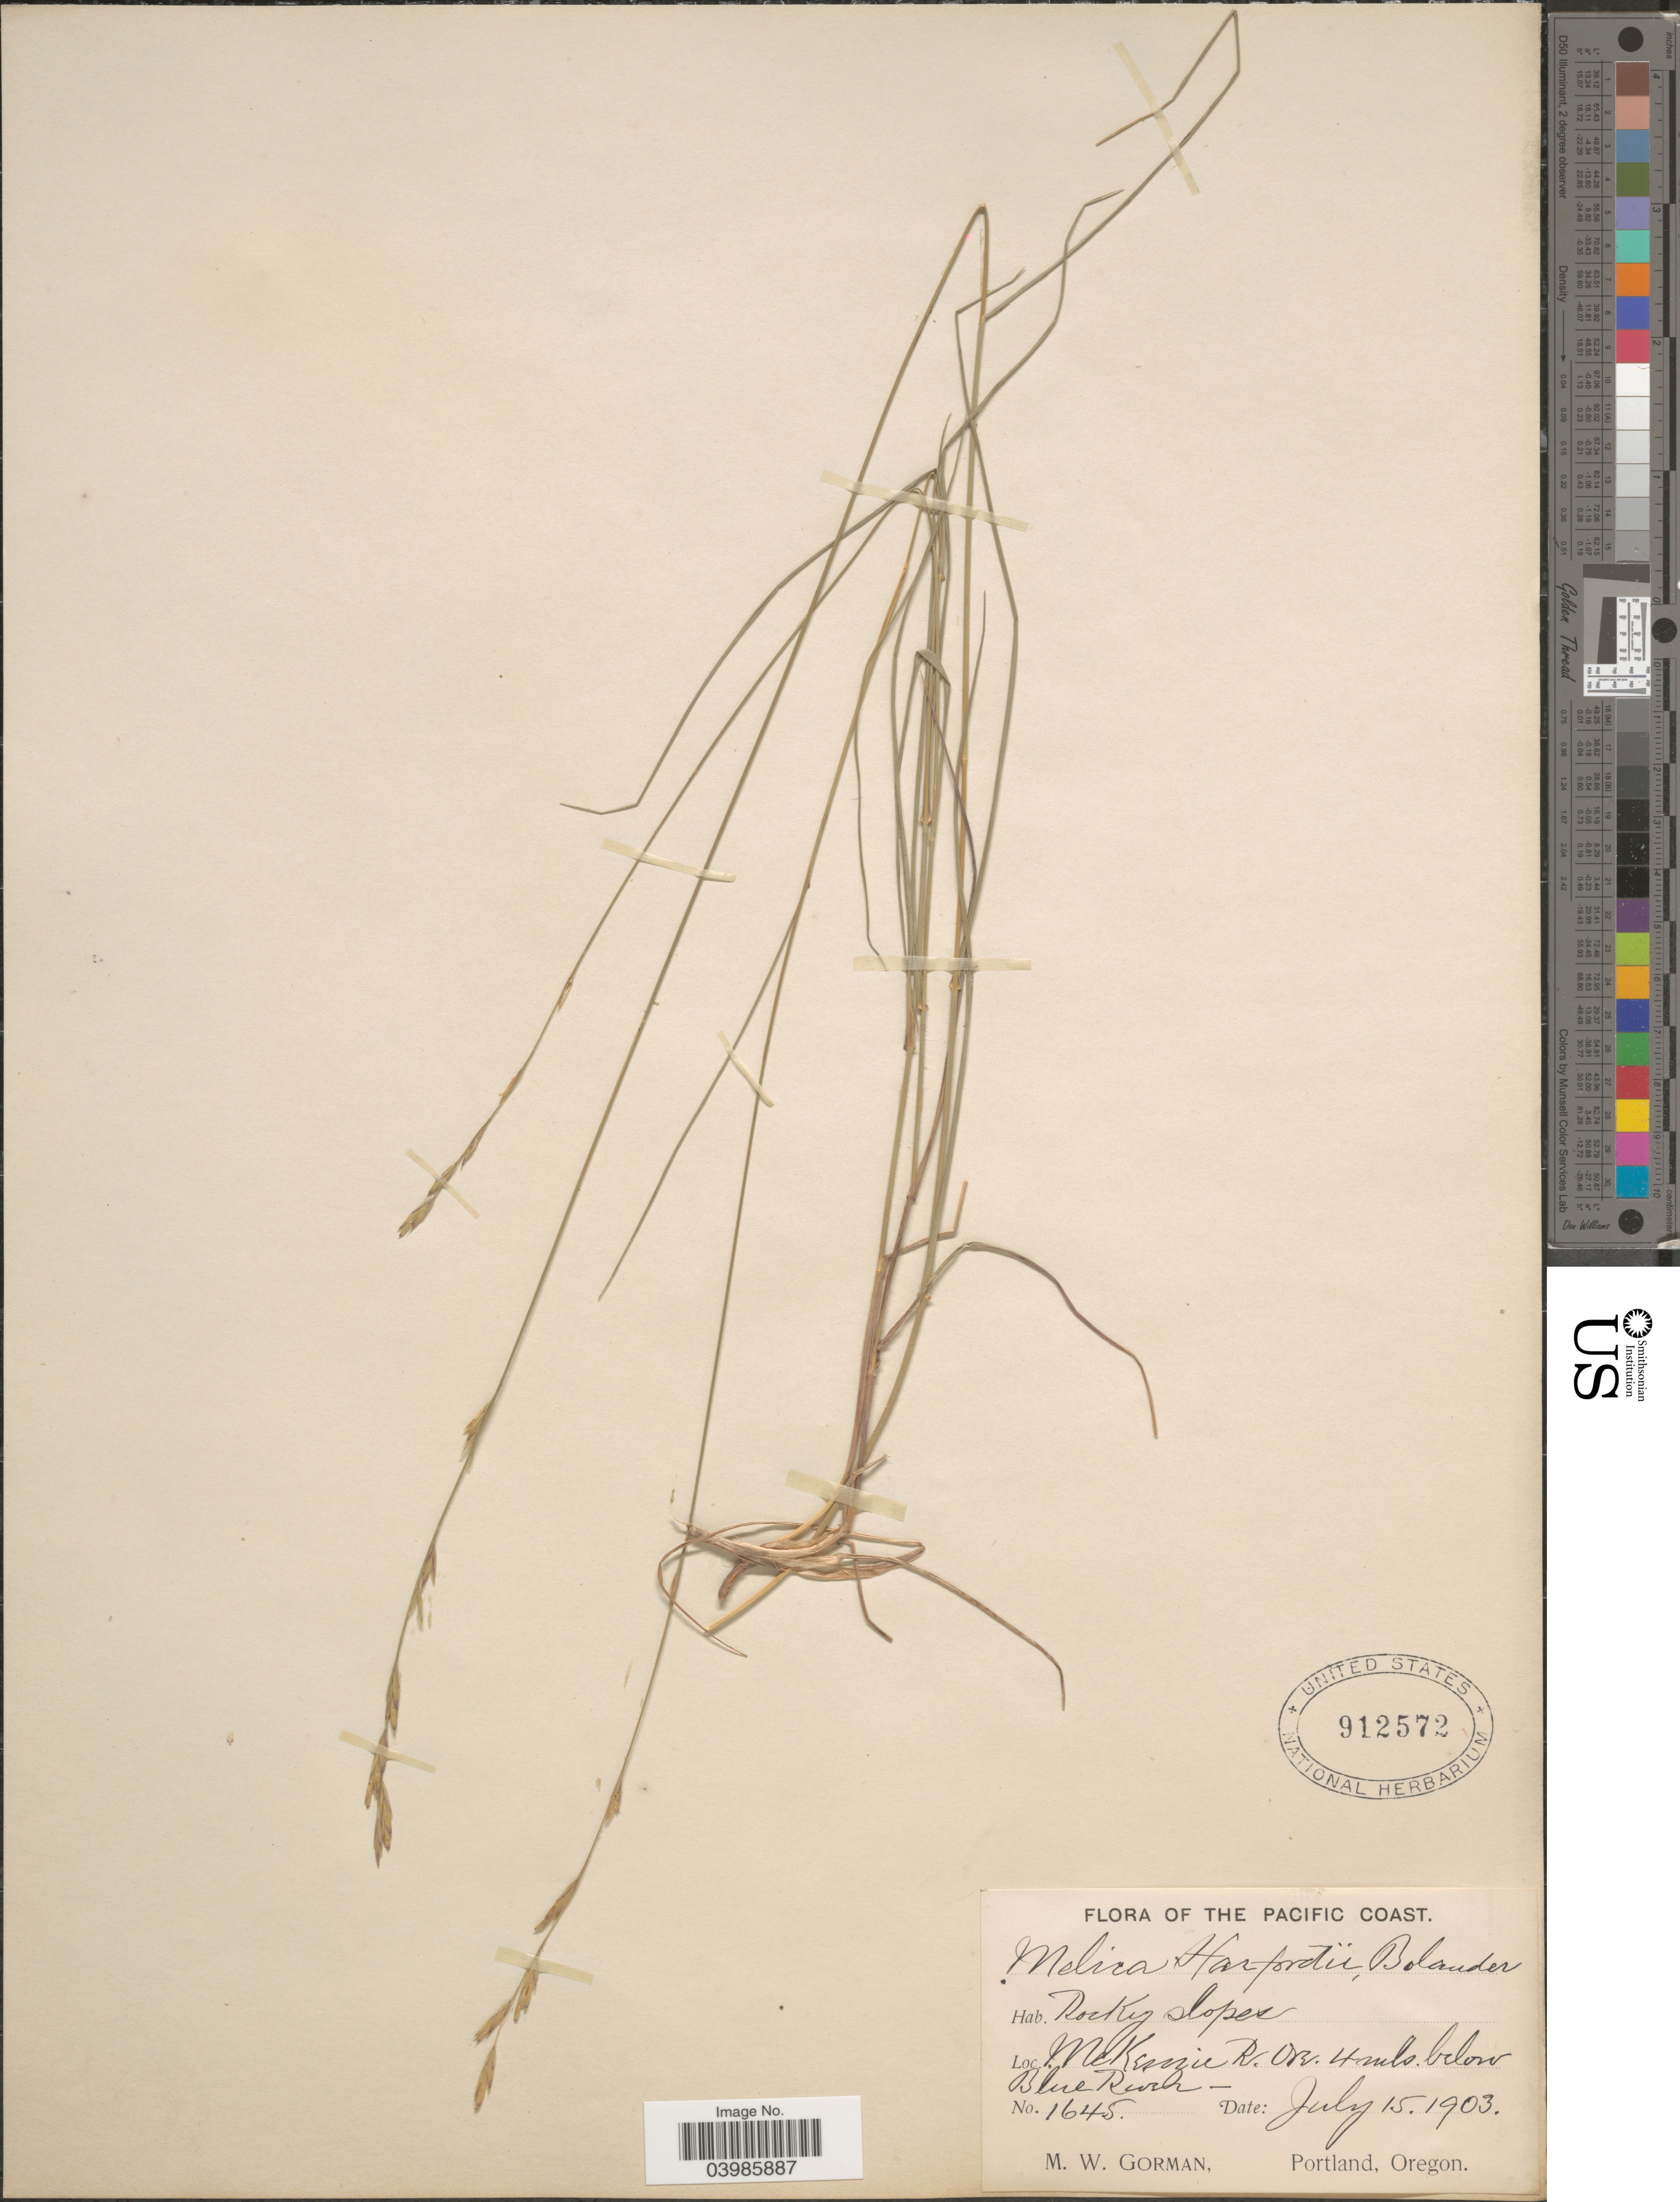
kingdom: Plantae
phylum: Tracheophyta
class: Liliopsida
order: Poales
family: Poaceae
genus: Melica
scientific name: Melica harfordii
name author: Bol.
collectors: M. W. Gorman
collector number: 1645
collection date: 1903-07-15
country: United States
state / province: Oregon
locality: The Pacific Coast. McKenzie R. 4 mls. below Blue River.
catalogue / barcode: US 912572